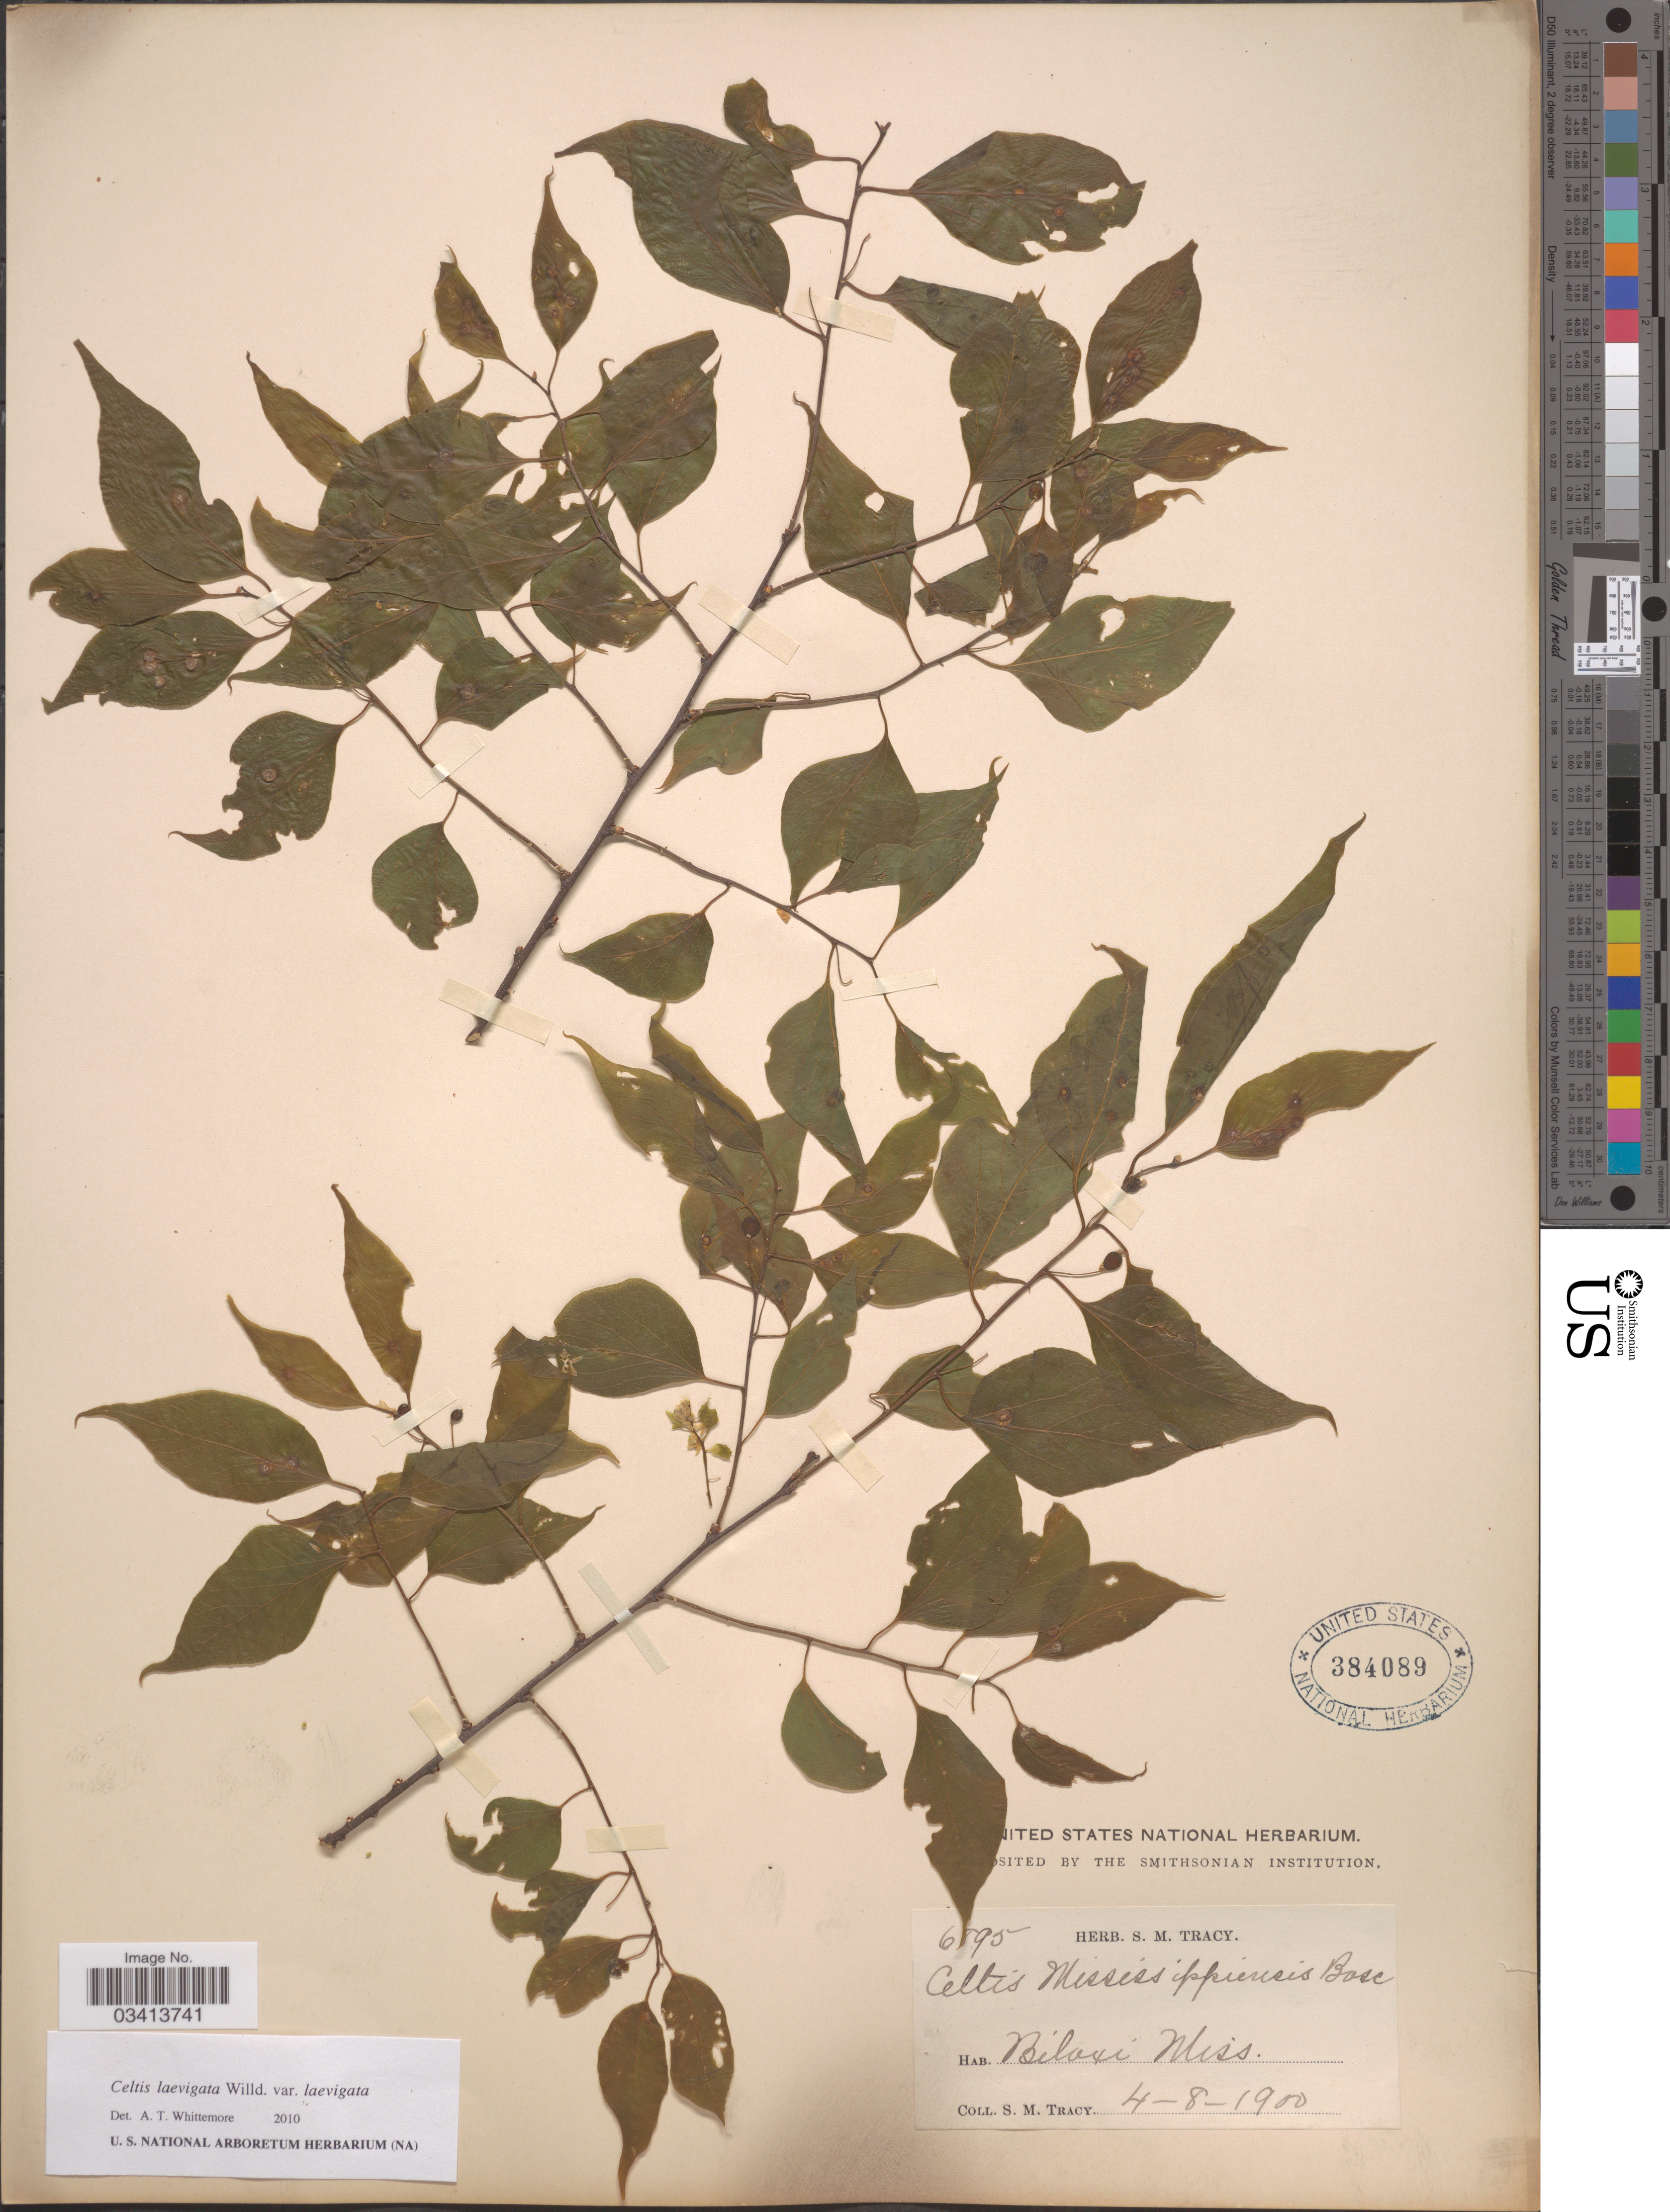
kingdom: Plantae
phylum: Tracheophyta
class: Magnoliopsida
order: Rosales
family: Cannabaceae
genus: Celtis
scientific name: Celtis laevigata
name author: Willd.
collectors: S. M. Tracy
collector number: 6!95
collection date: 1900-04-08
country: United States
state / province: Mississippi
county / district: Harrison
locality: Biloxi.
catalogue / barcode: US 384089